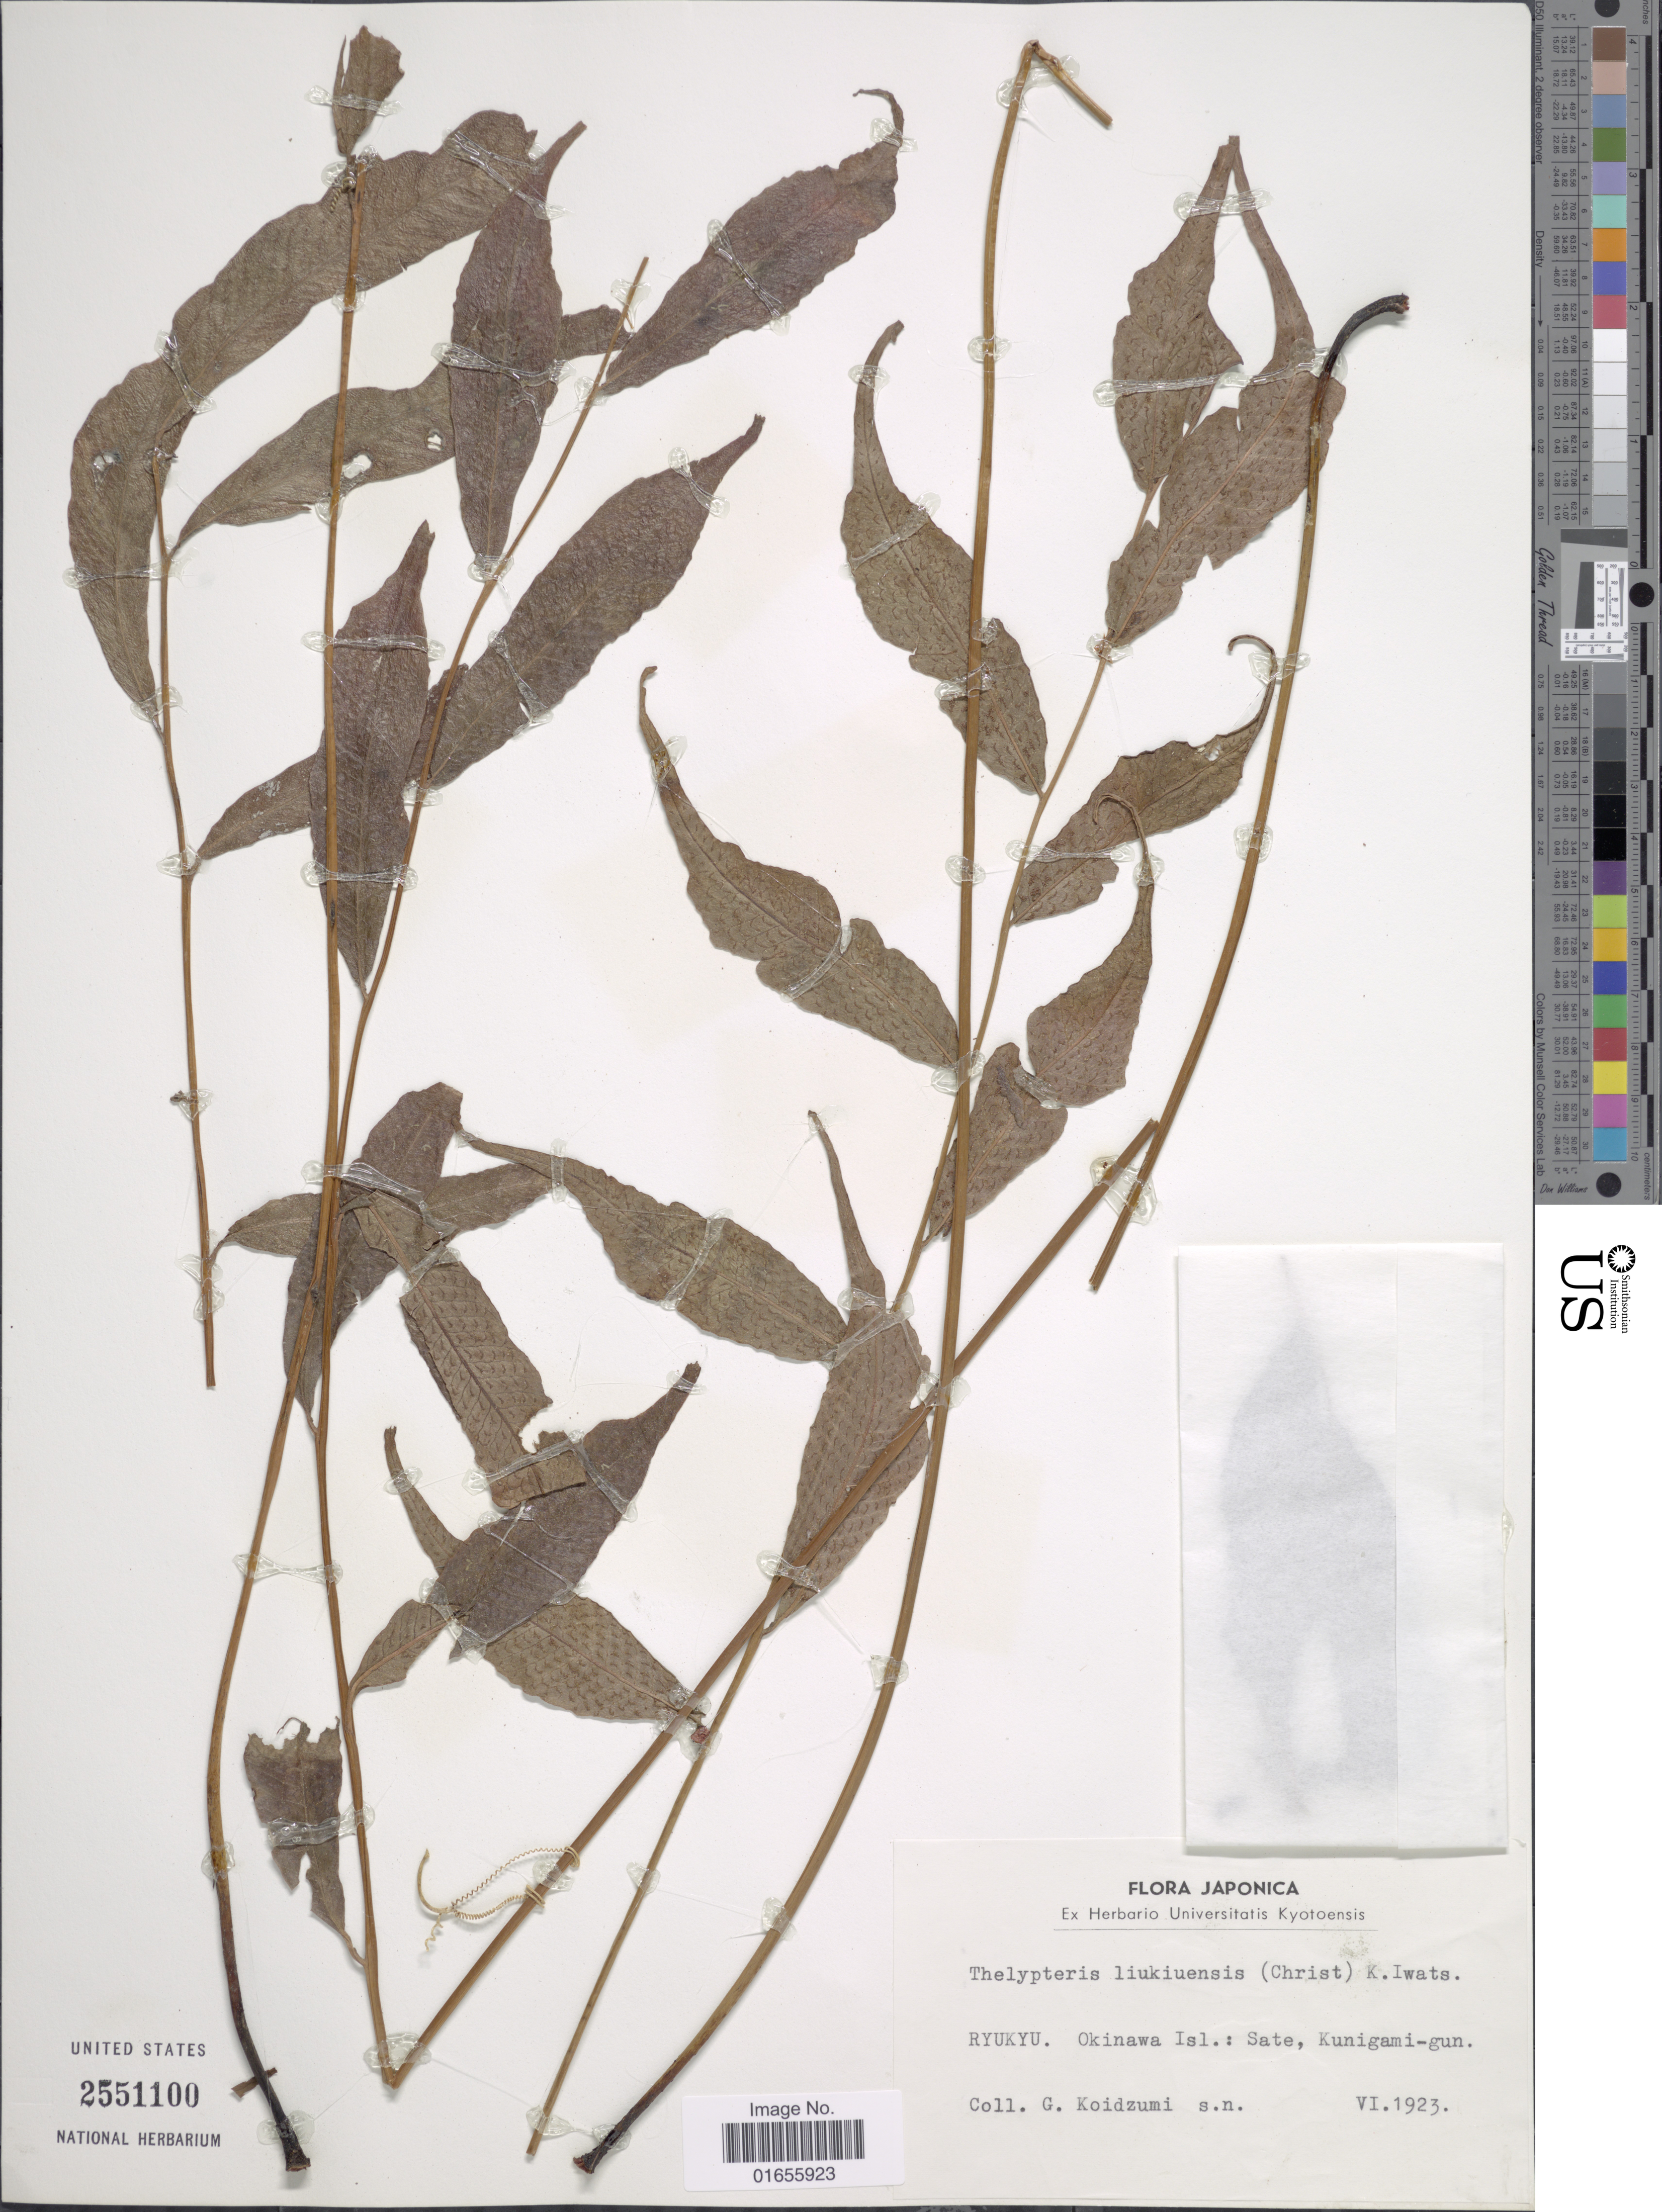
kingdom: Plantae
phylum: Tracheophyta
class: Polypodiopsida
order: Polypodiales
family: Thelypteridaceae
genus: Pronephrium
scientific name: Pronephrium liukiuense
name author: (C. Chr.) K. Iwats.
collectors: G. Koidzumi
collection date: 1923-06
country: Japan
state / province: Okinawa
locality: Ryukyu. Okinawa Isl.: State, Kunigami - gun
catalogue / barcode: US 2551100